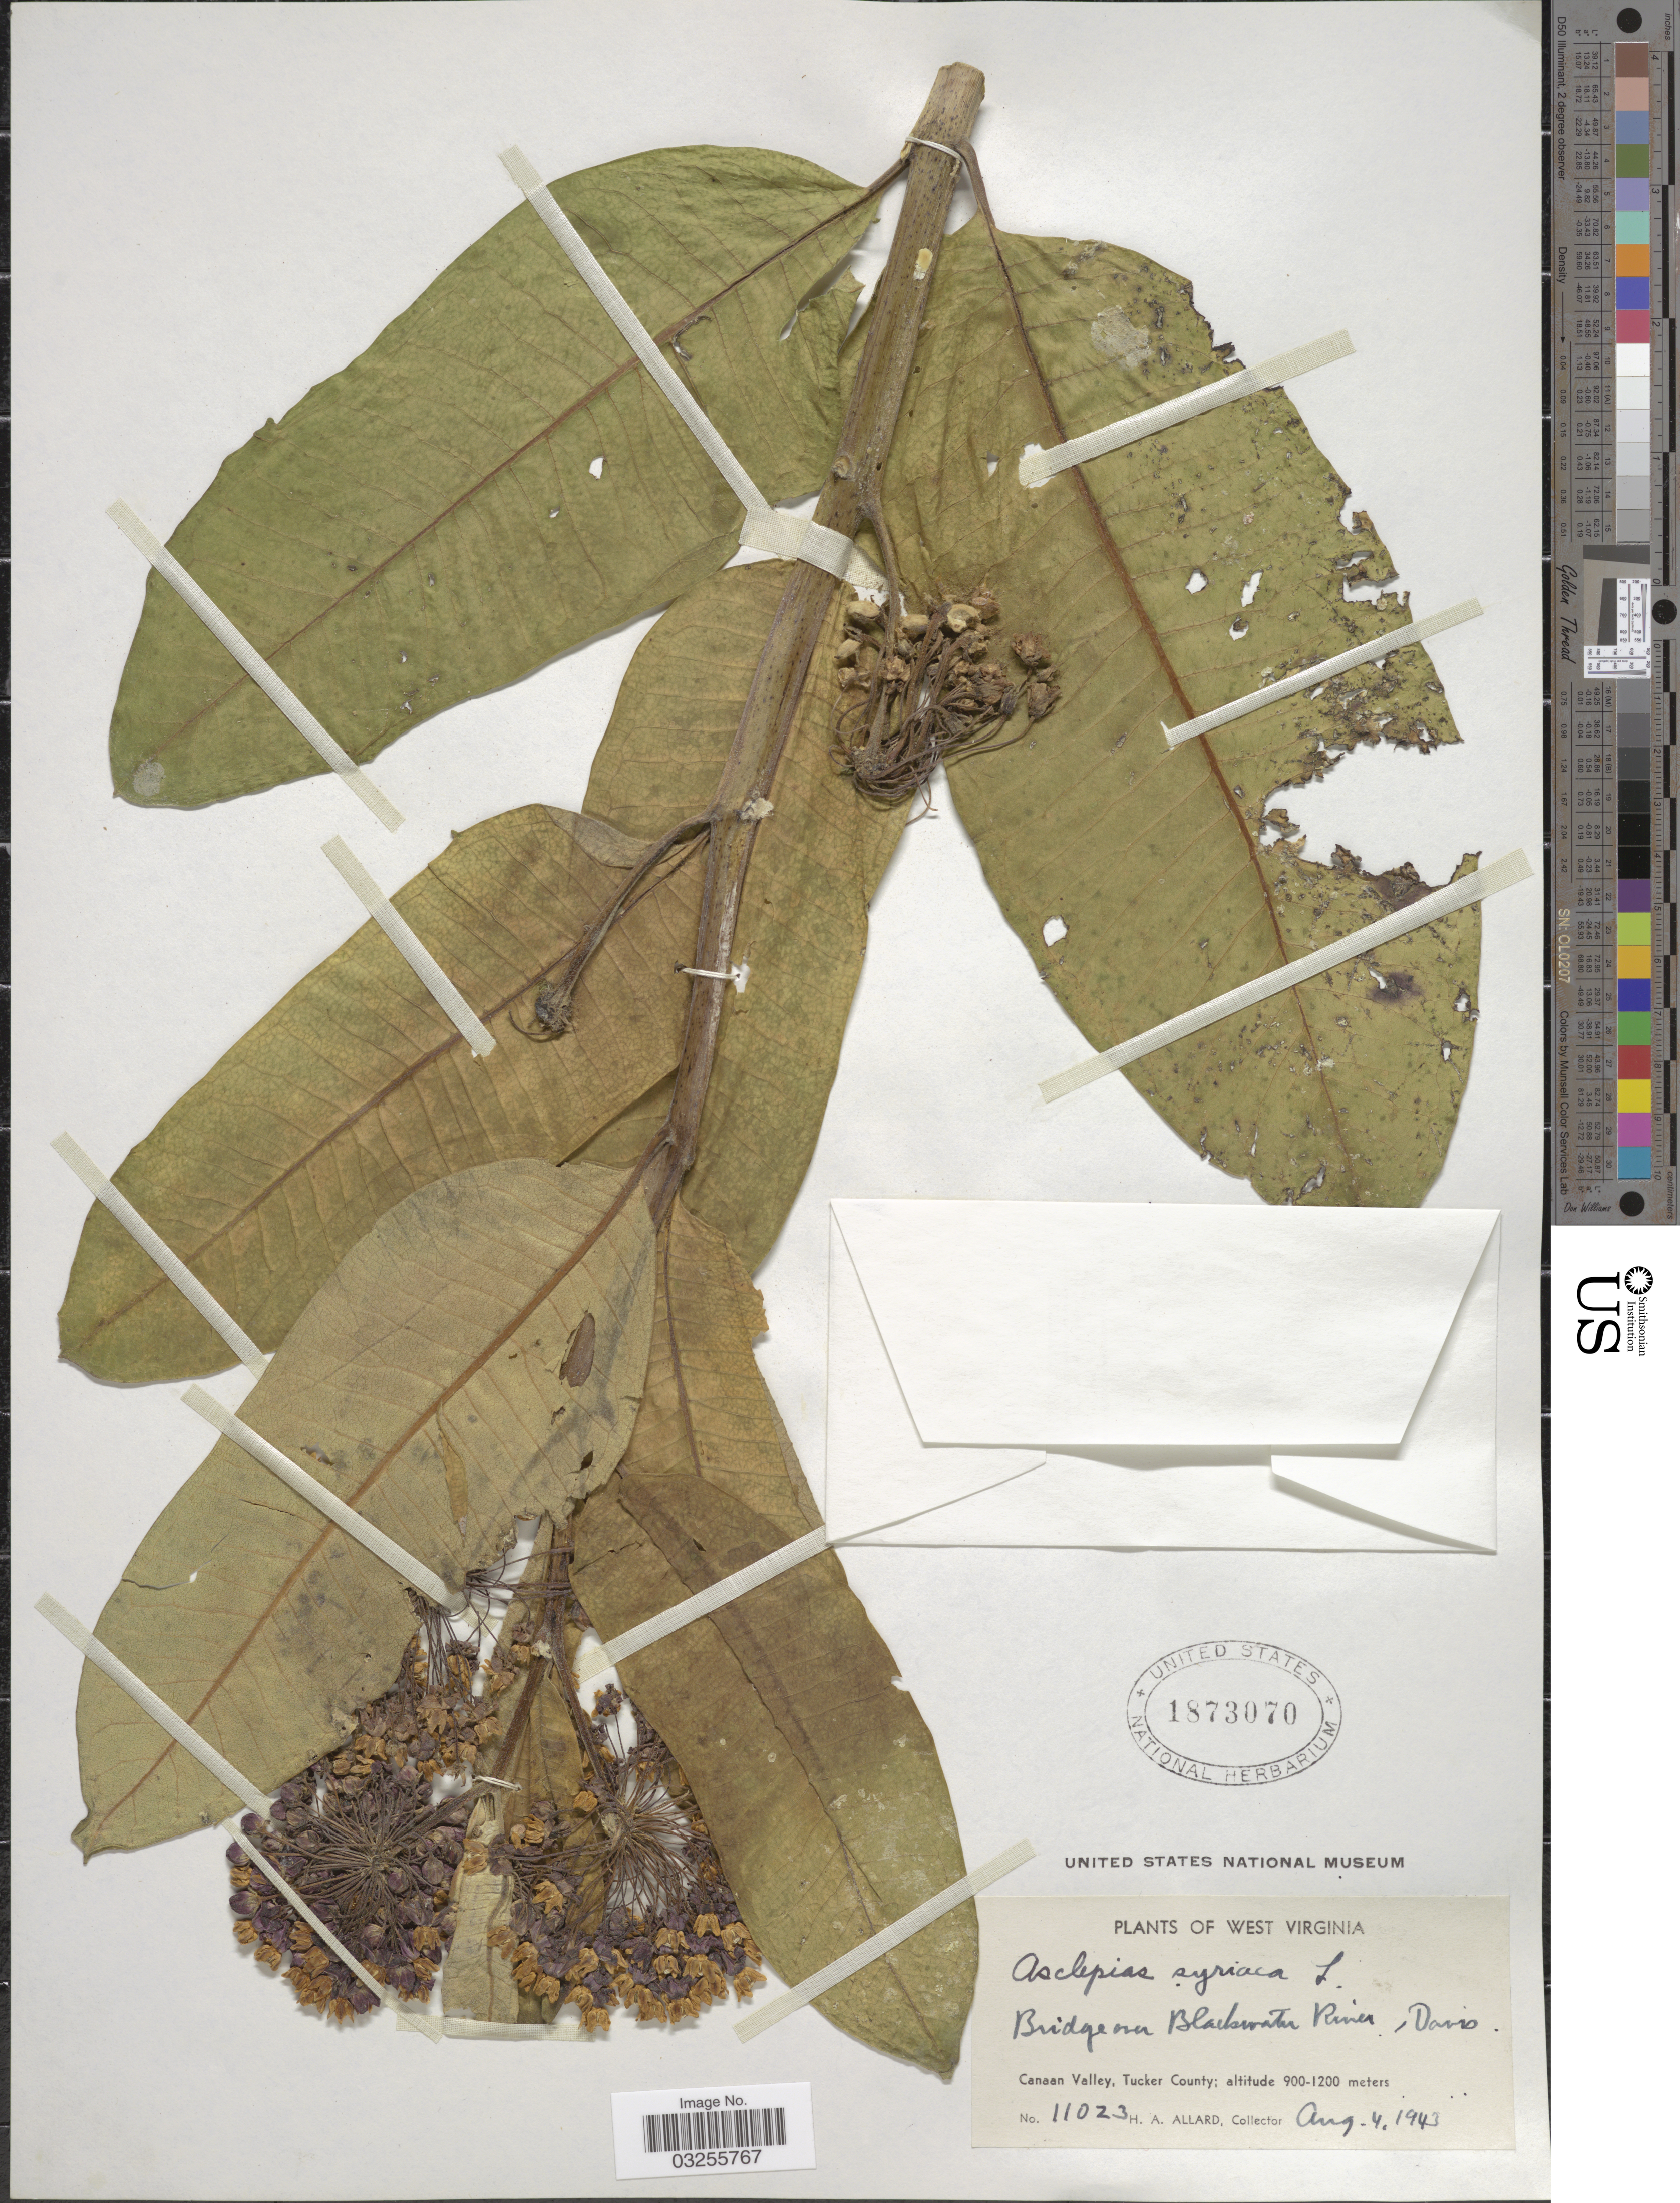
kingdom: Plantae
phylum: Tracheophyta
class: Magnoliopsida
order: Gentianales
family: Apocynaceae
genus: Asclepias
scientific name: Asclepias syriaca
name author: L.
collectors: H. A. Allard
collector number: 11023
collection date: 1943-08-04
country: United States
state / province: West Virginia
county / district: Tucker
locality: Bridge over Blackwater River, Davis. Canaan Valley, Tucker County.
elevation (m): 900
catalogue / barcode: US 1873070